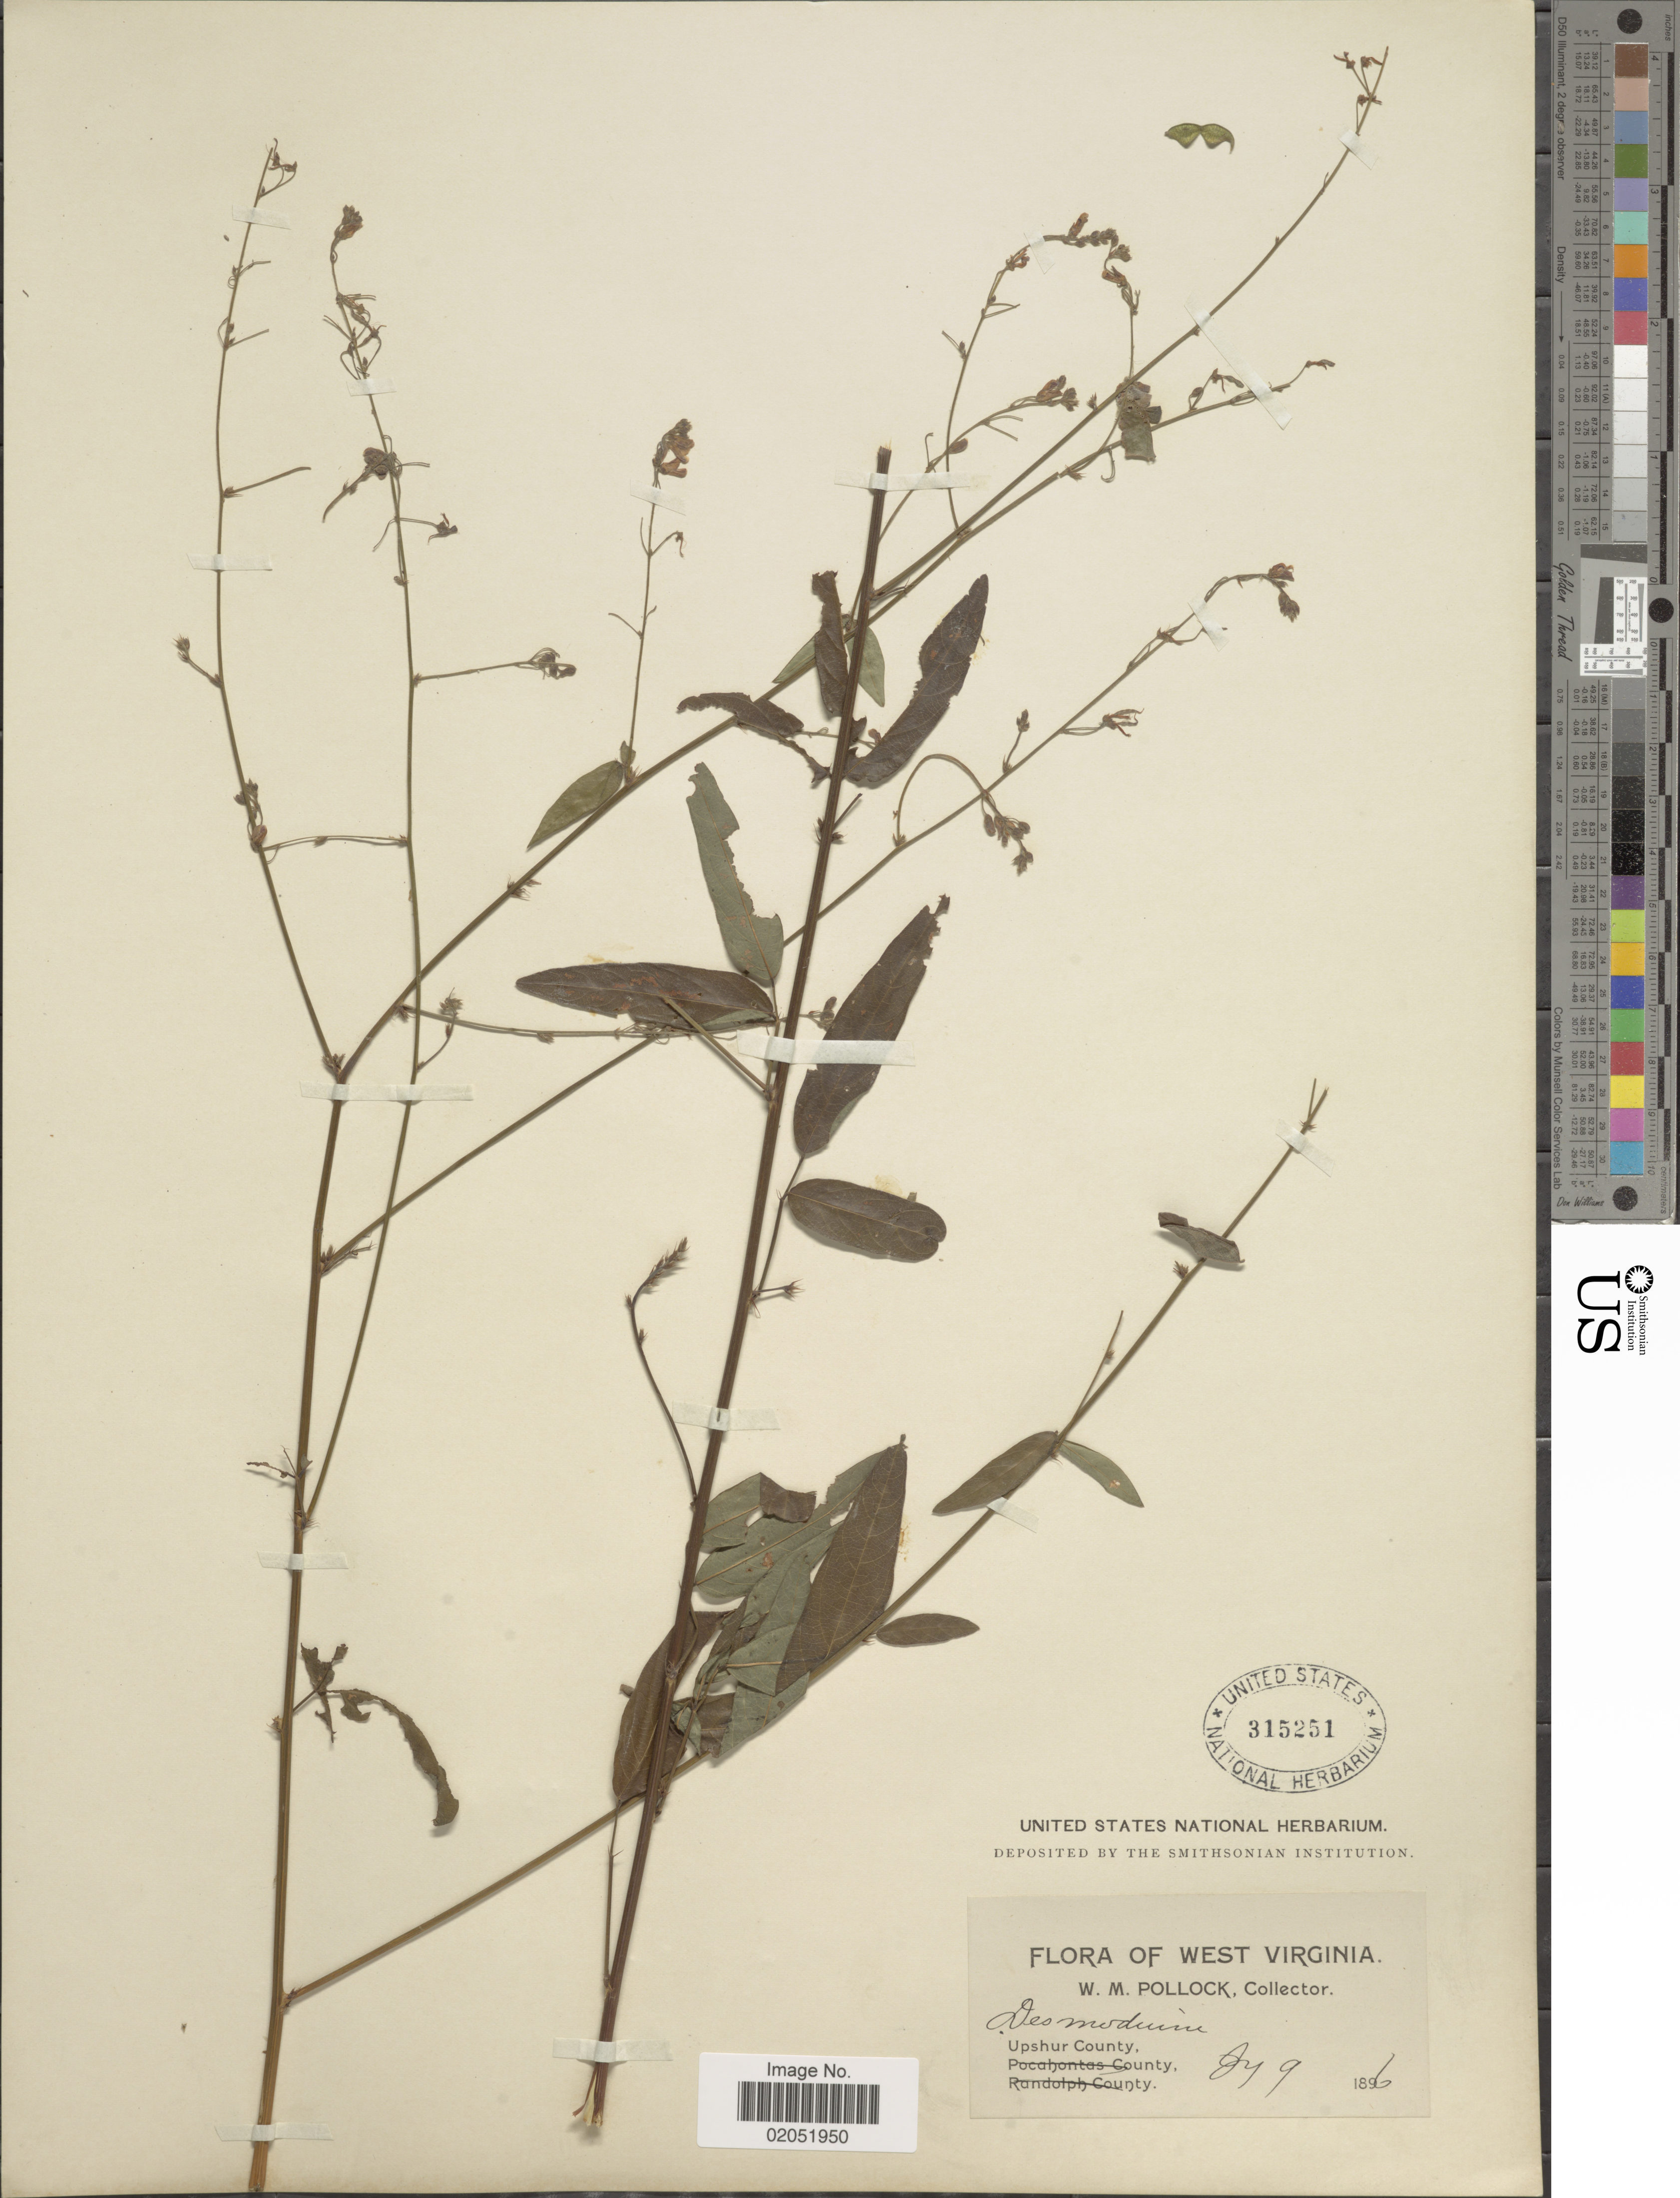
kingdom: Plantae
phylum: Tracheophyta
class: Magnoliopsida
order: Fabales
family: Fabaceae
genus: Desmodium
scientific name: Desmodium sp.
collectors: W. M. Pollock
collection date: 1896-07-09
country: United States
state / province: West Virginia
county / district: Upshur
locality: West Virginia, Upshur County.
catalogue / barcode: US 315251